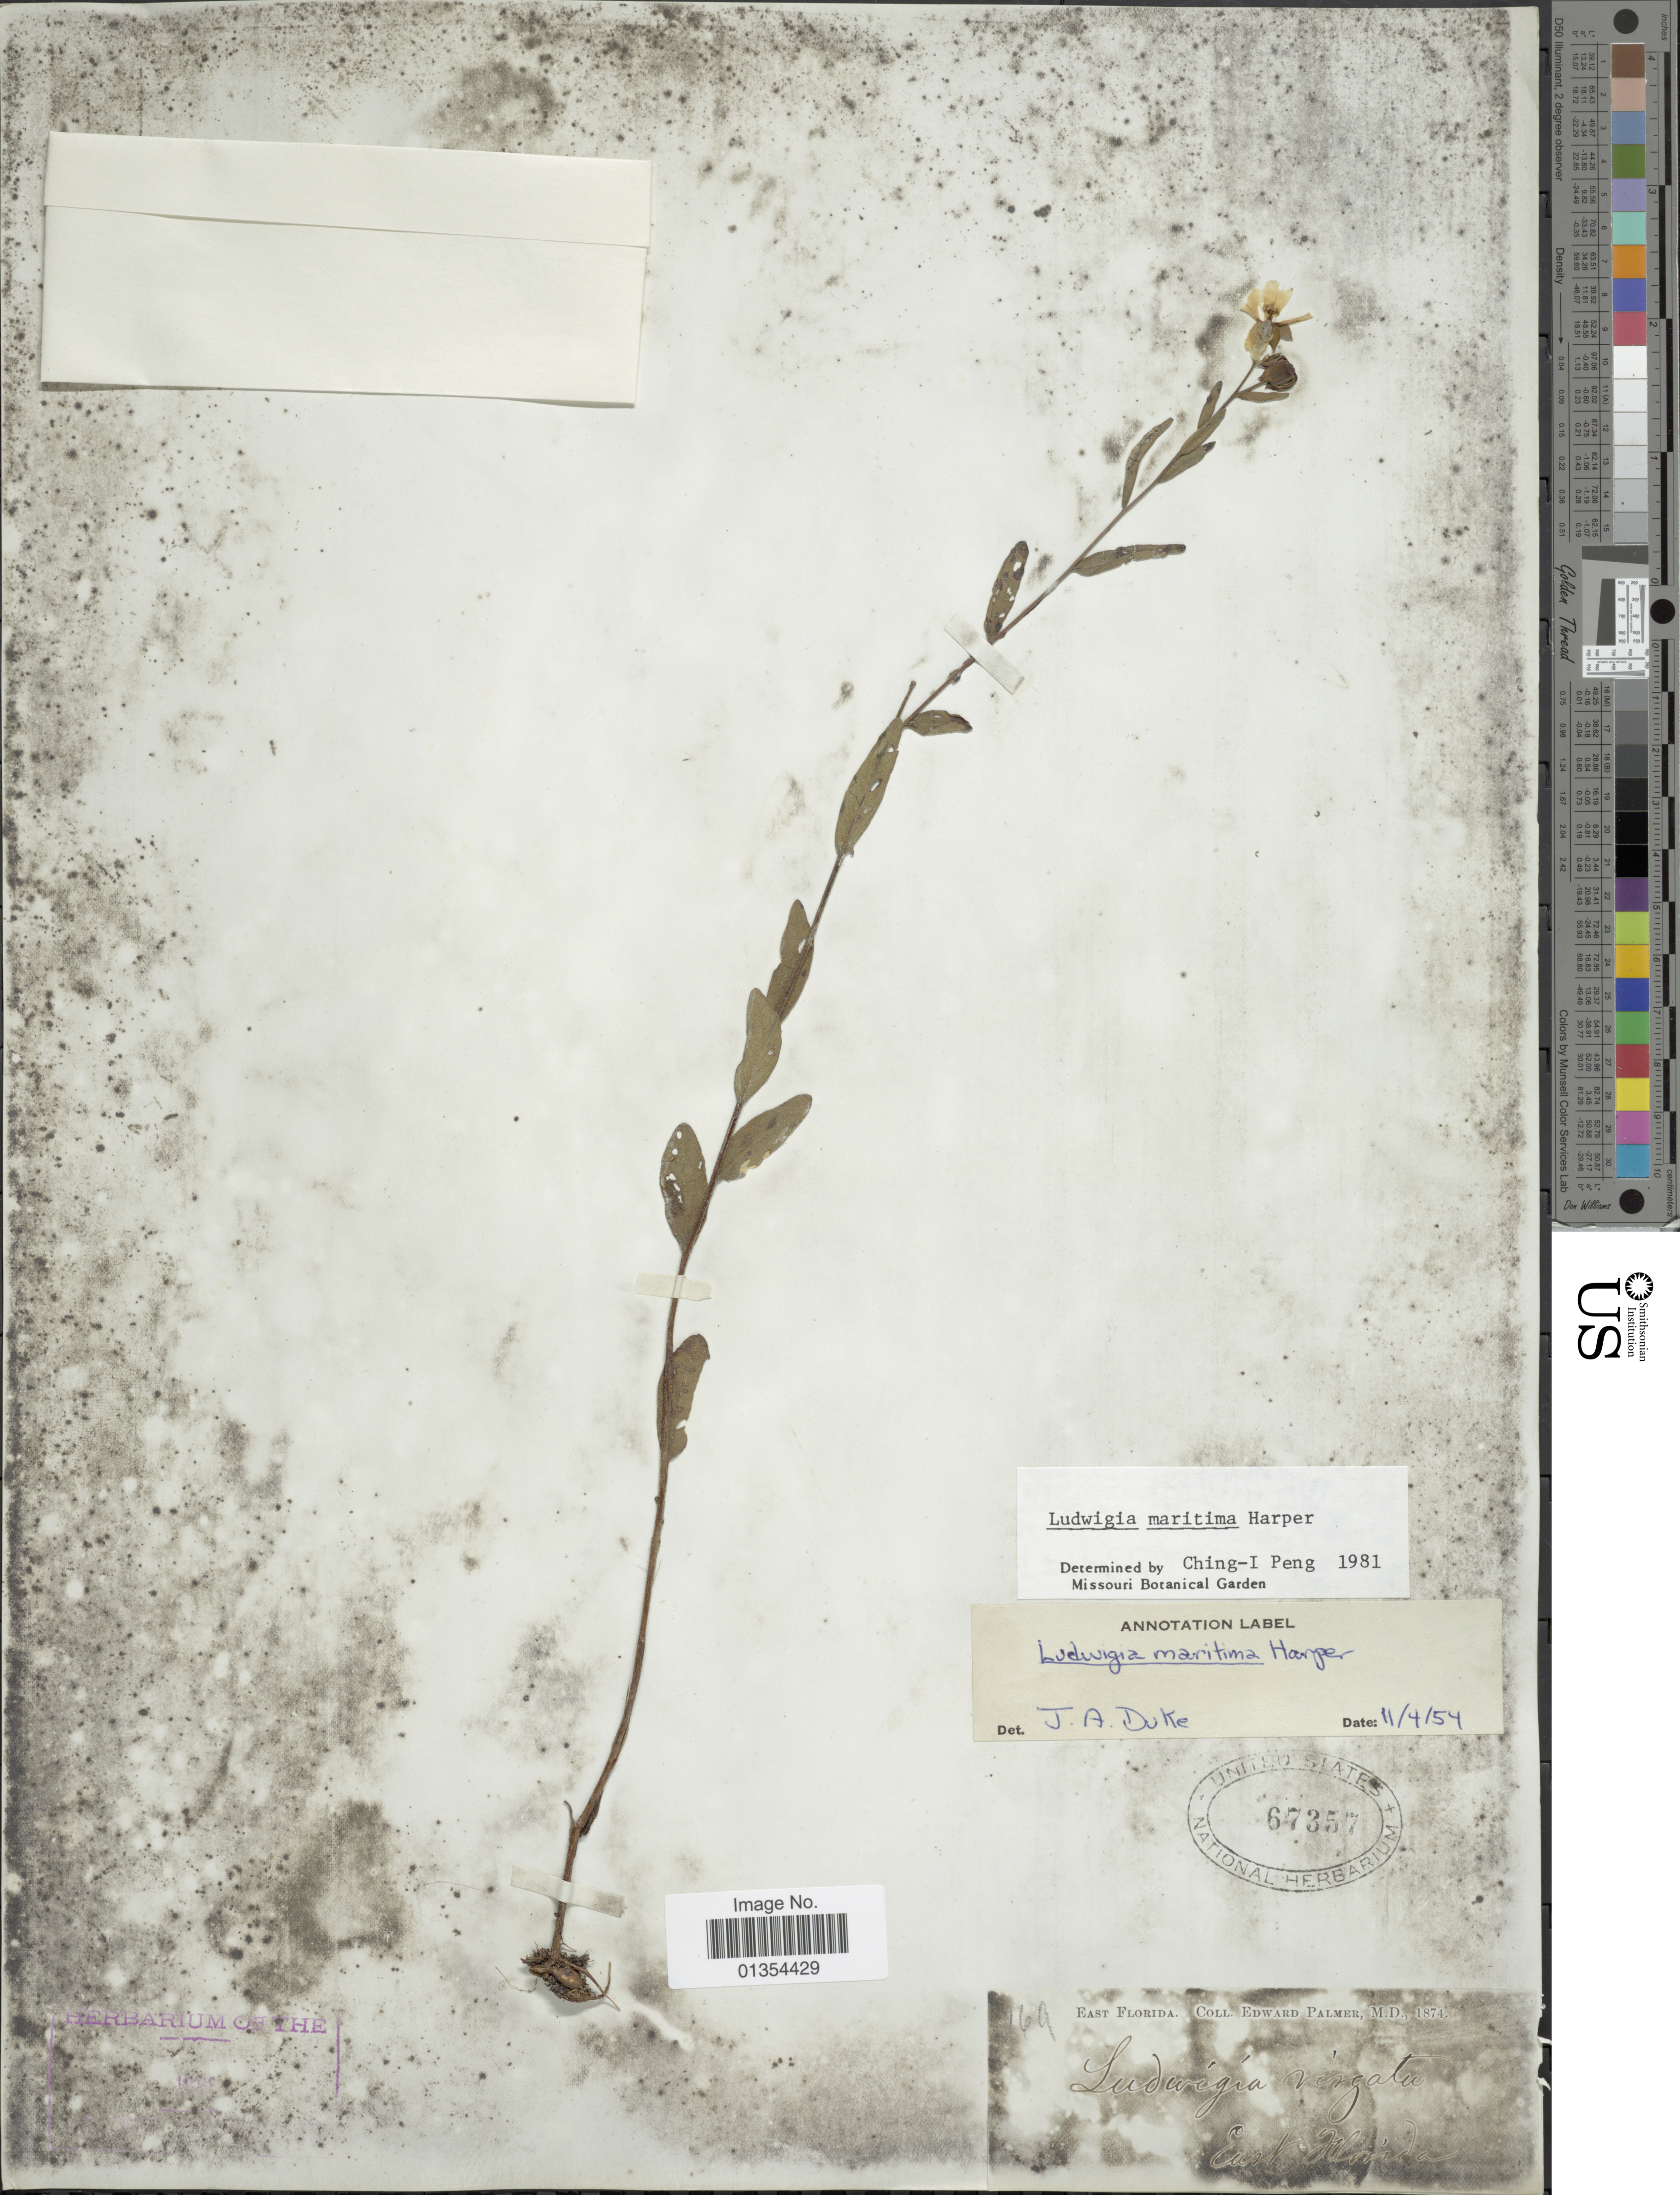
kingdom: Plantae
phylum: Tracheophyta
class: Magnoliopsida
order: Myrtales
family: Onagraceae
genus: Ludwigia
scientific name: Ludwigia maritima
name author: R.M. Harper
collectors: E. Palmer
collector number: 169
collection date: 1874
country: United States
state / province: Florida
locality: East Florida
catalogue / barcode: US 67357